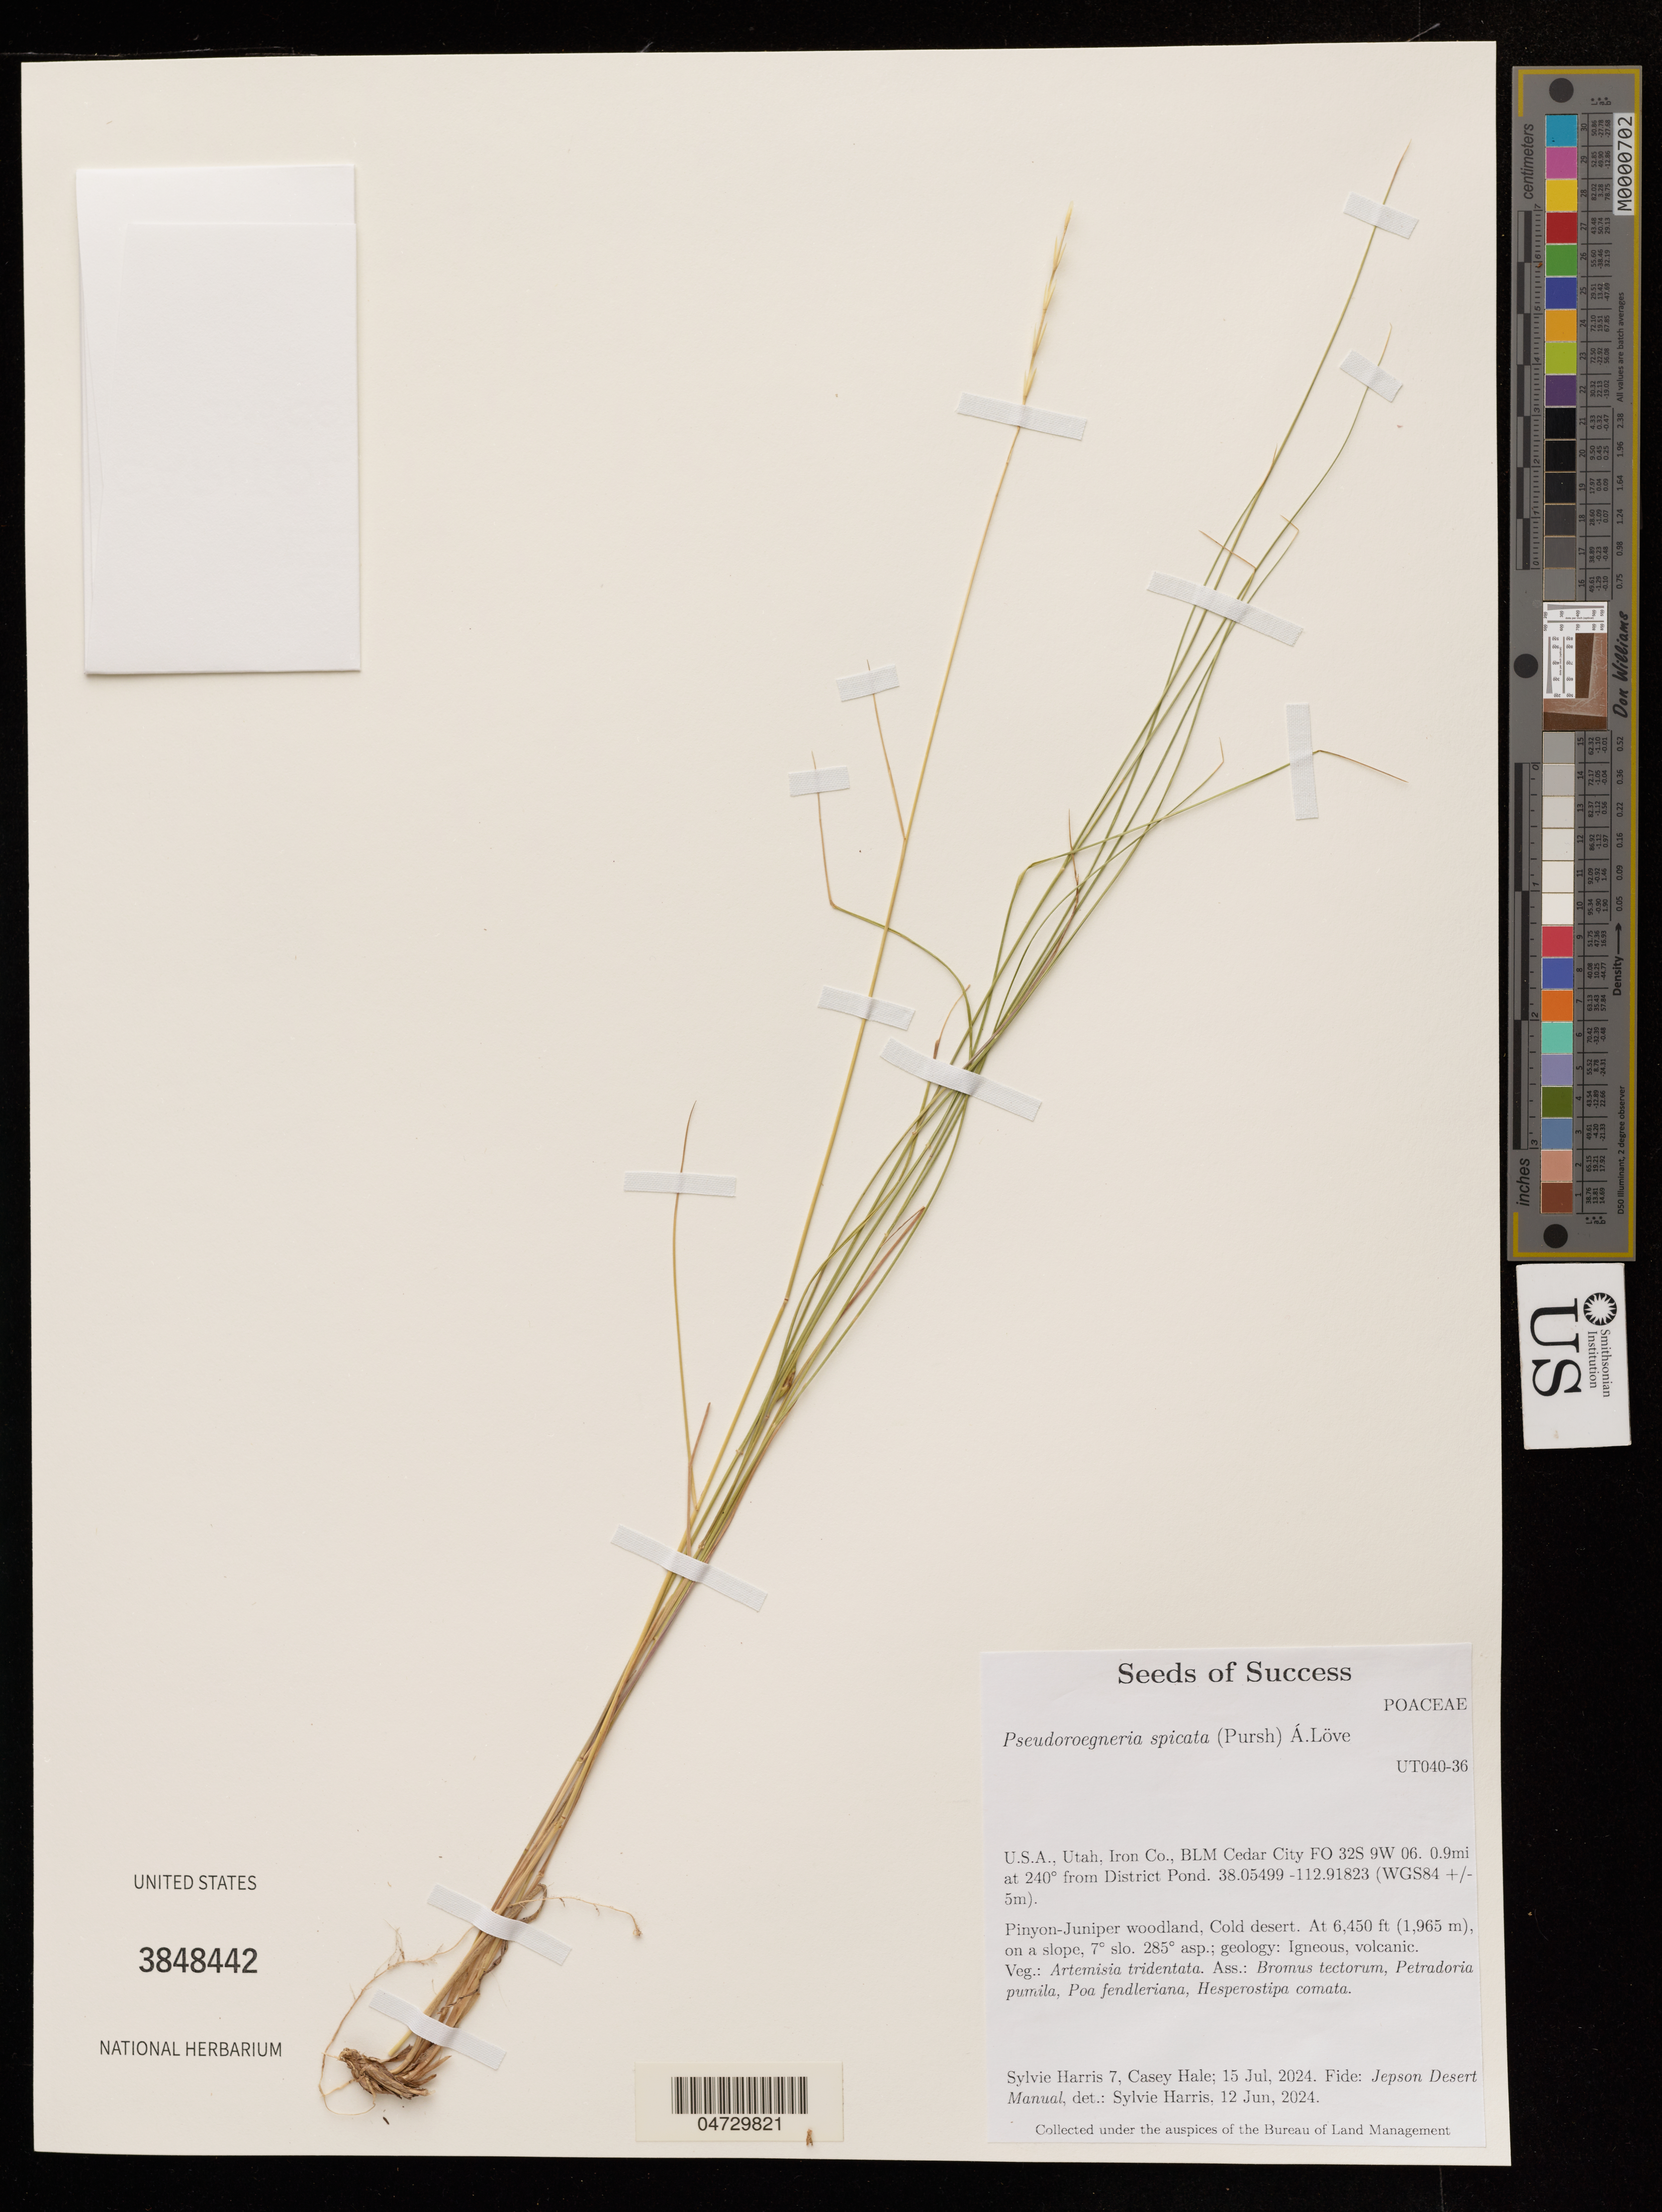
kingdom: Plantae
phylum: Tracheophyta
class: Liliopsida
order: Poales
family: Poaceae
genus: Pseudoroegneria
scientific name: Pseudoroegneria spicata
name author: (Pursh) Á. Löve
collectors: S. Harris & C. Hale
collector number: UT040-36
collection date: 2024-07-15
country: United States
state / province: Utah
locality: Iron Co., BLM Cedar City FO 32S 9W 06. 0.9mi at 240° from District Pond.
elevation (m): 1966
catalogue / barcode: US 3848442